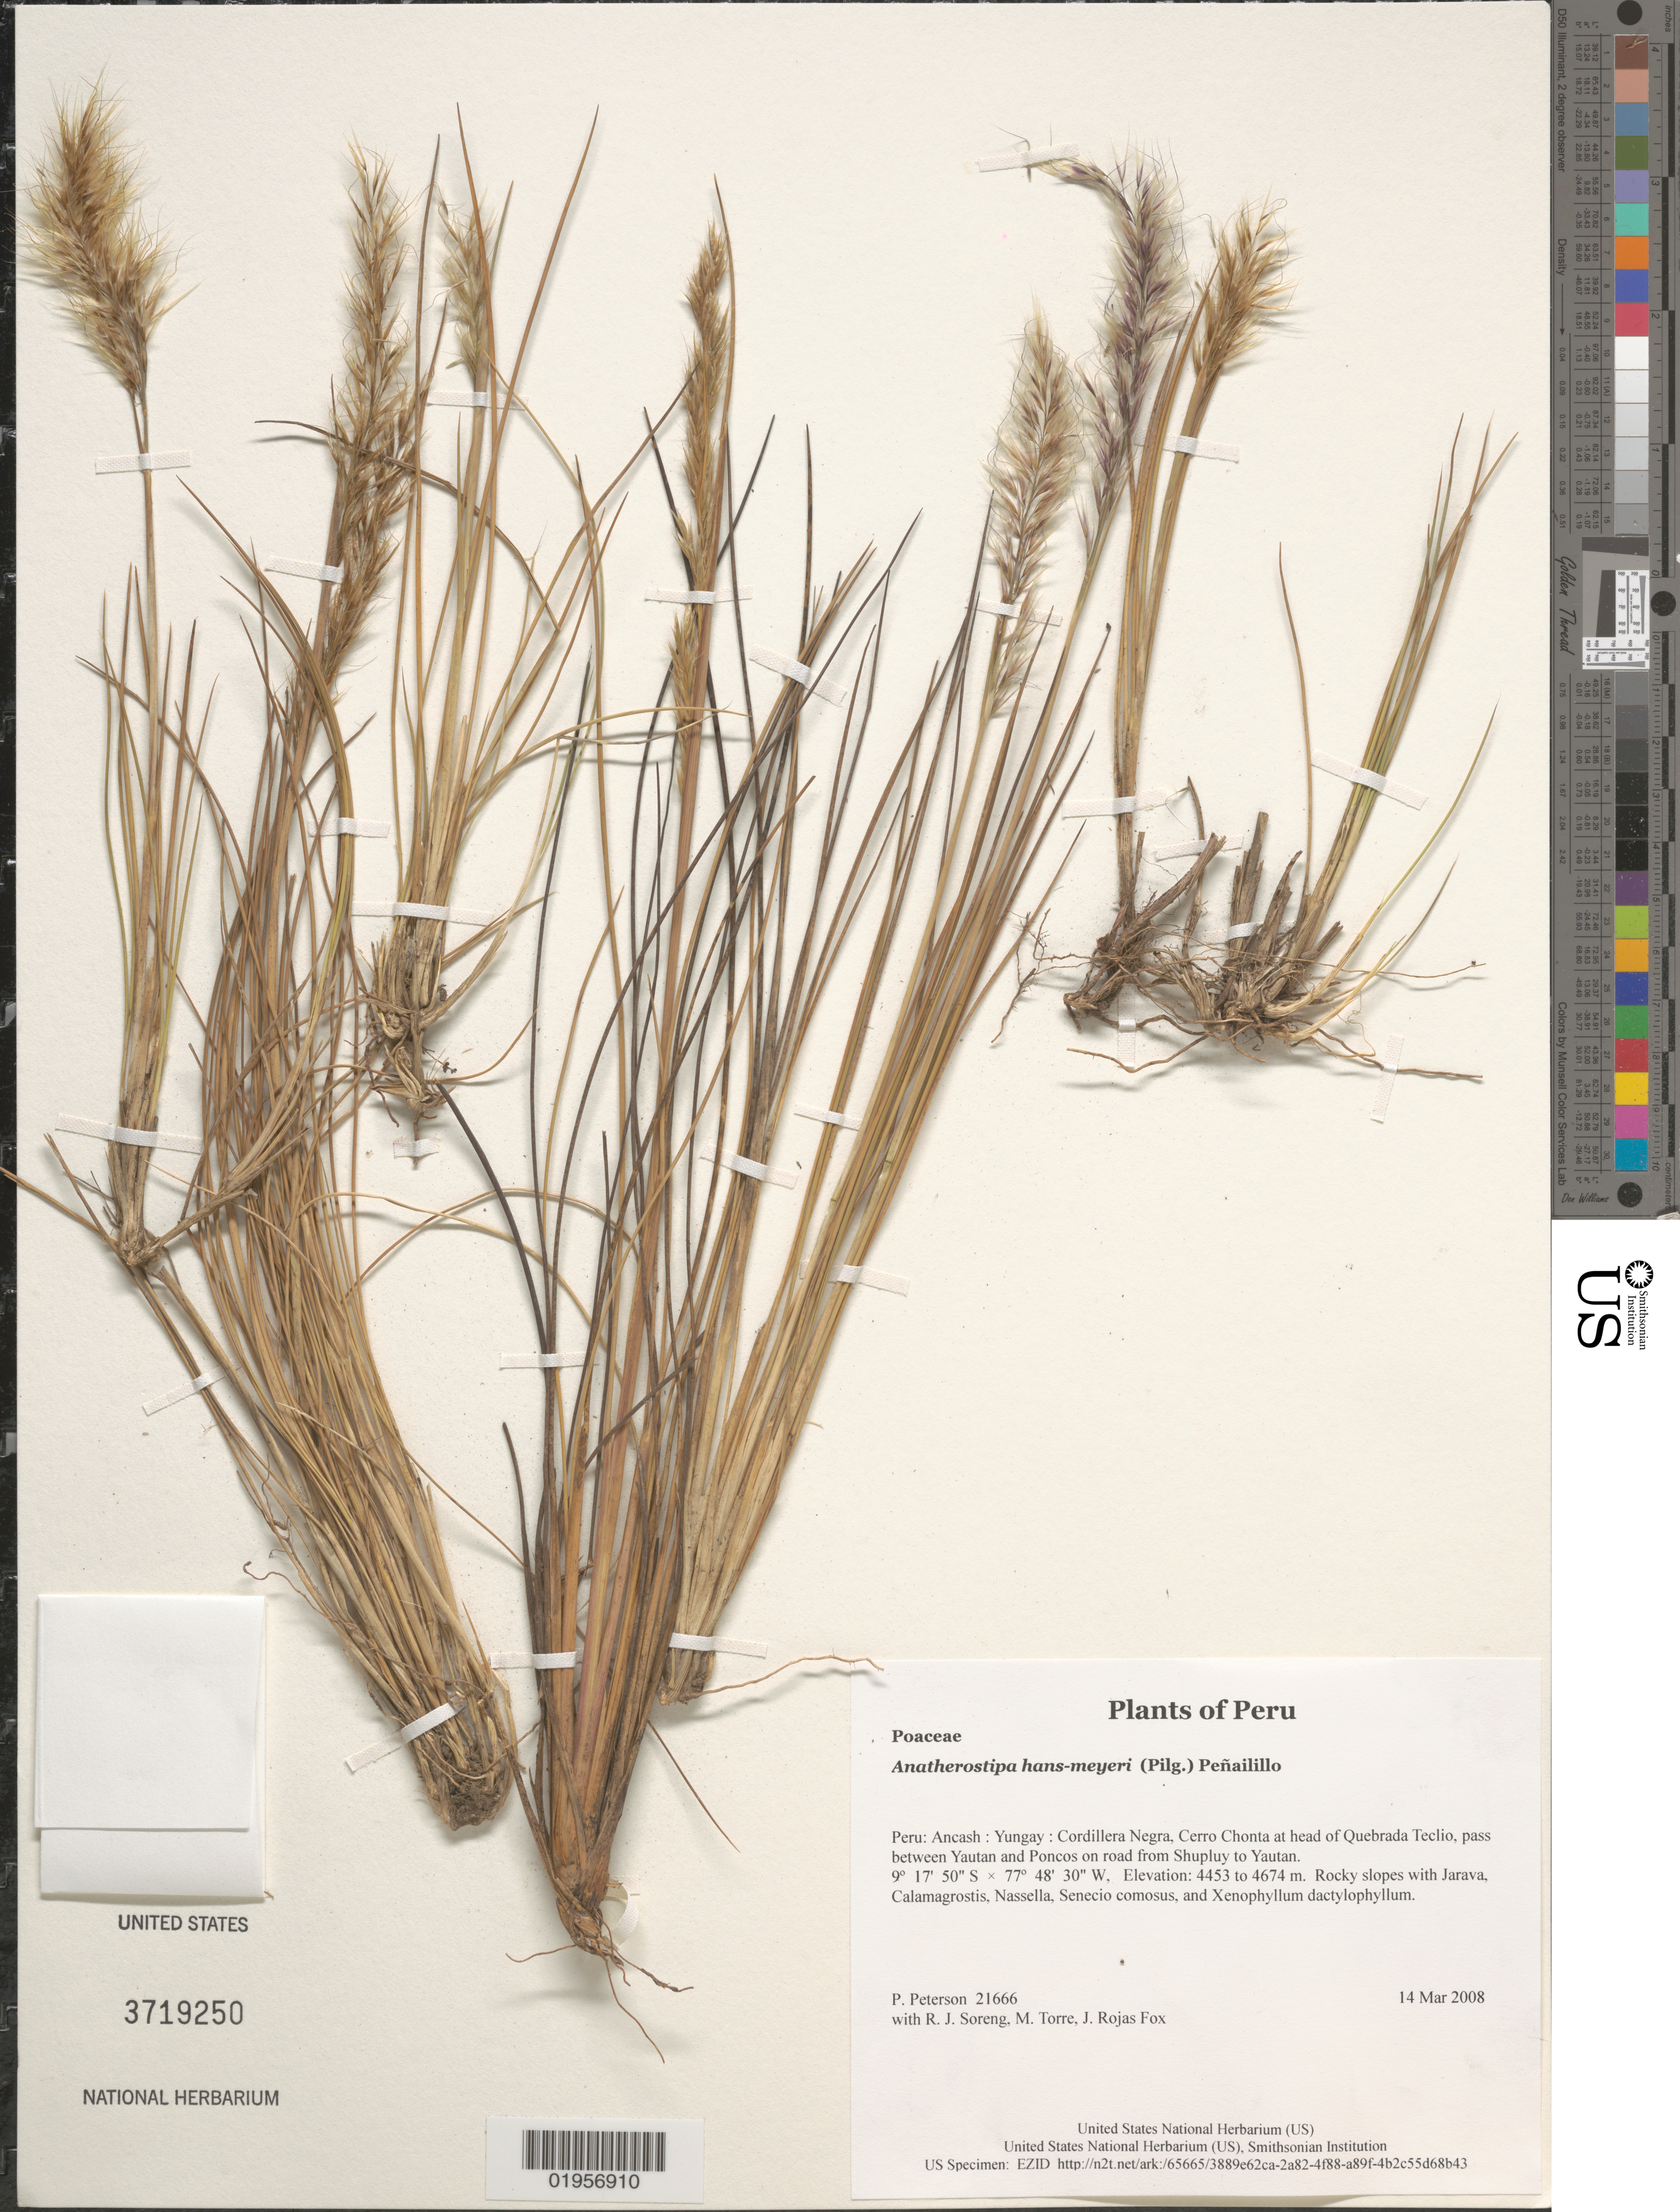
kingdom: Plantae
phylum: Tracheophyta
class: Liliopsida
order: Poales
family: Poaceae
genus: Anatherostipa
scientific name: Anatherostipa hans-meyeri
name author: (Pilg.) Peñailillo B.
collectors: P. M. Peterson, R. J. Soreng, M. Torre & J. Rojas Fox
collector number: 21666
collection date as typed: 14 Mar 2008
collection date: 2008-03-14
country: Peru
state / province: Ancash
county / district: Yungay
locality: Cordillera Negra, Cerro Chonta at head of Quebrada Teclio, pass between Yautan and Poncos on road from Shupluy to Yautan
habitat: Rocky slopes with Jarava, Calamagrostis, Nassella, Senecio comosus, and Xenophyllum dactylophyllum.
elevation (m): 4453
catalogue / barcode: US 3719250